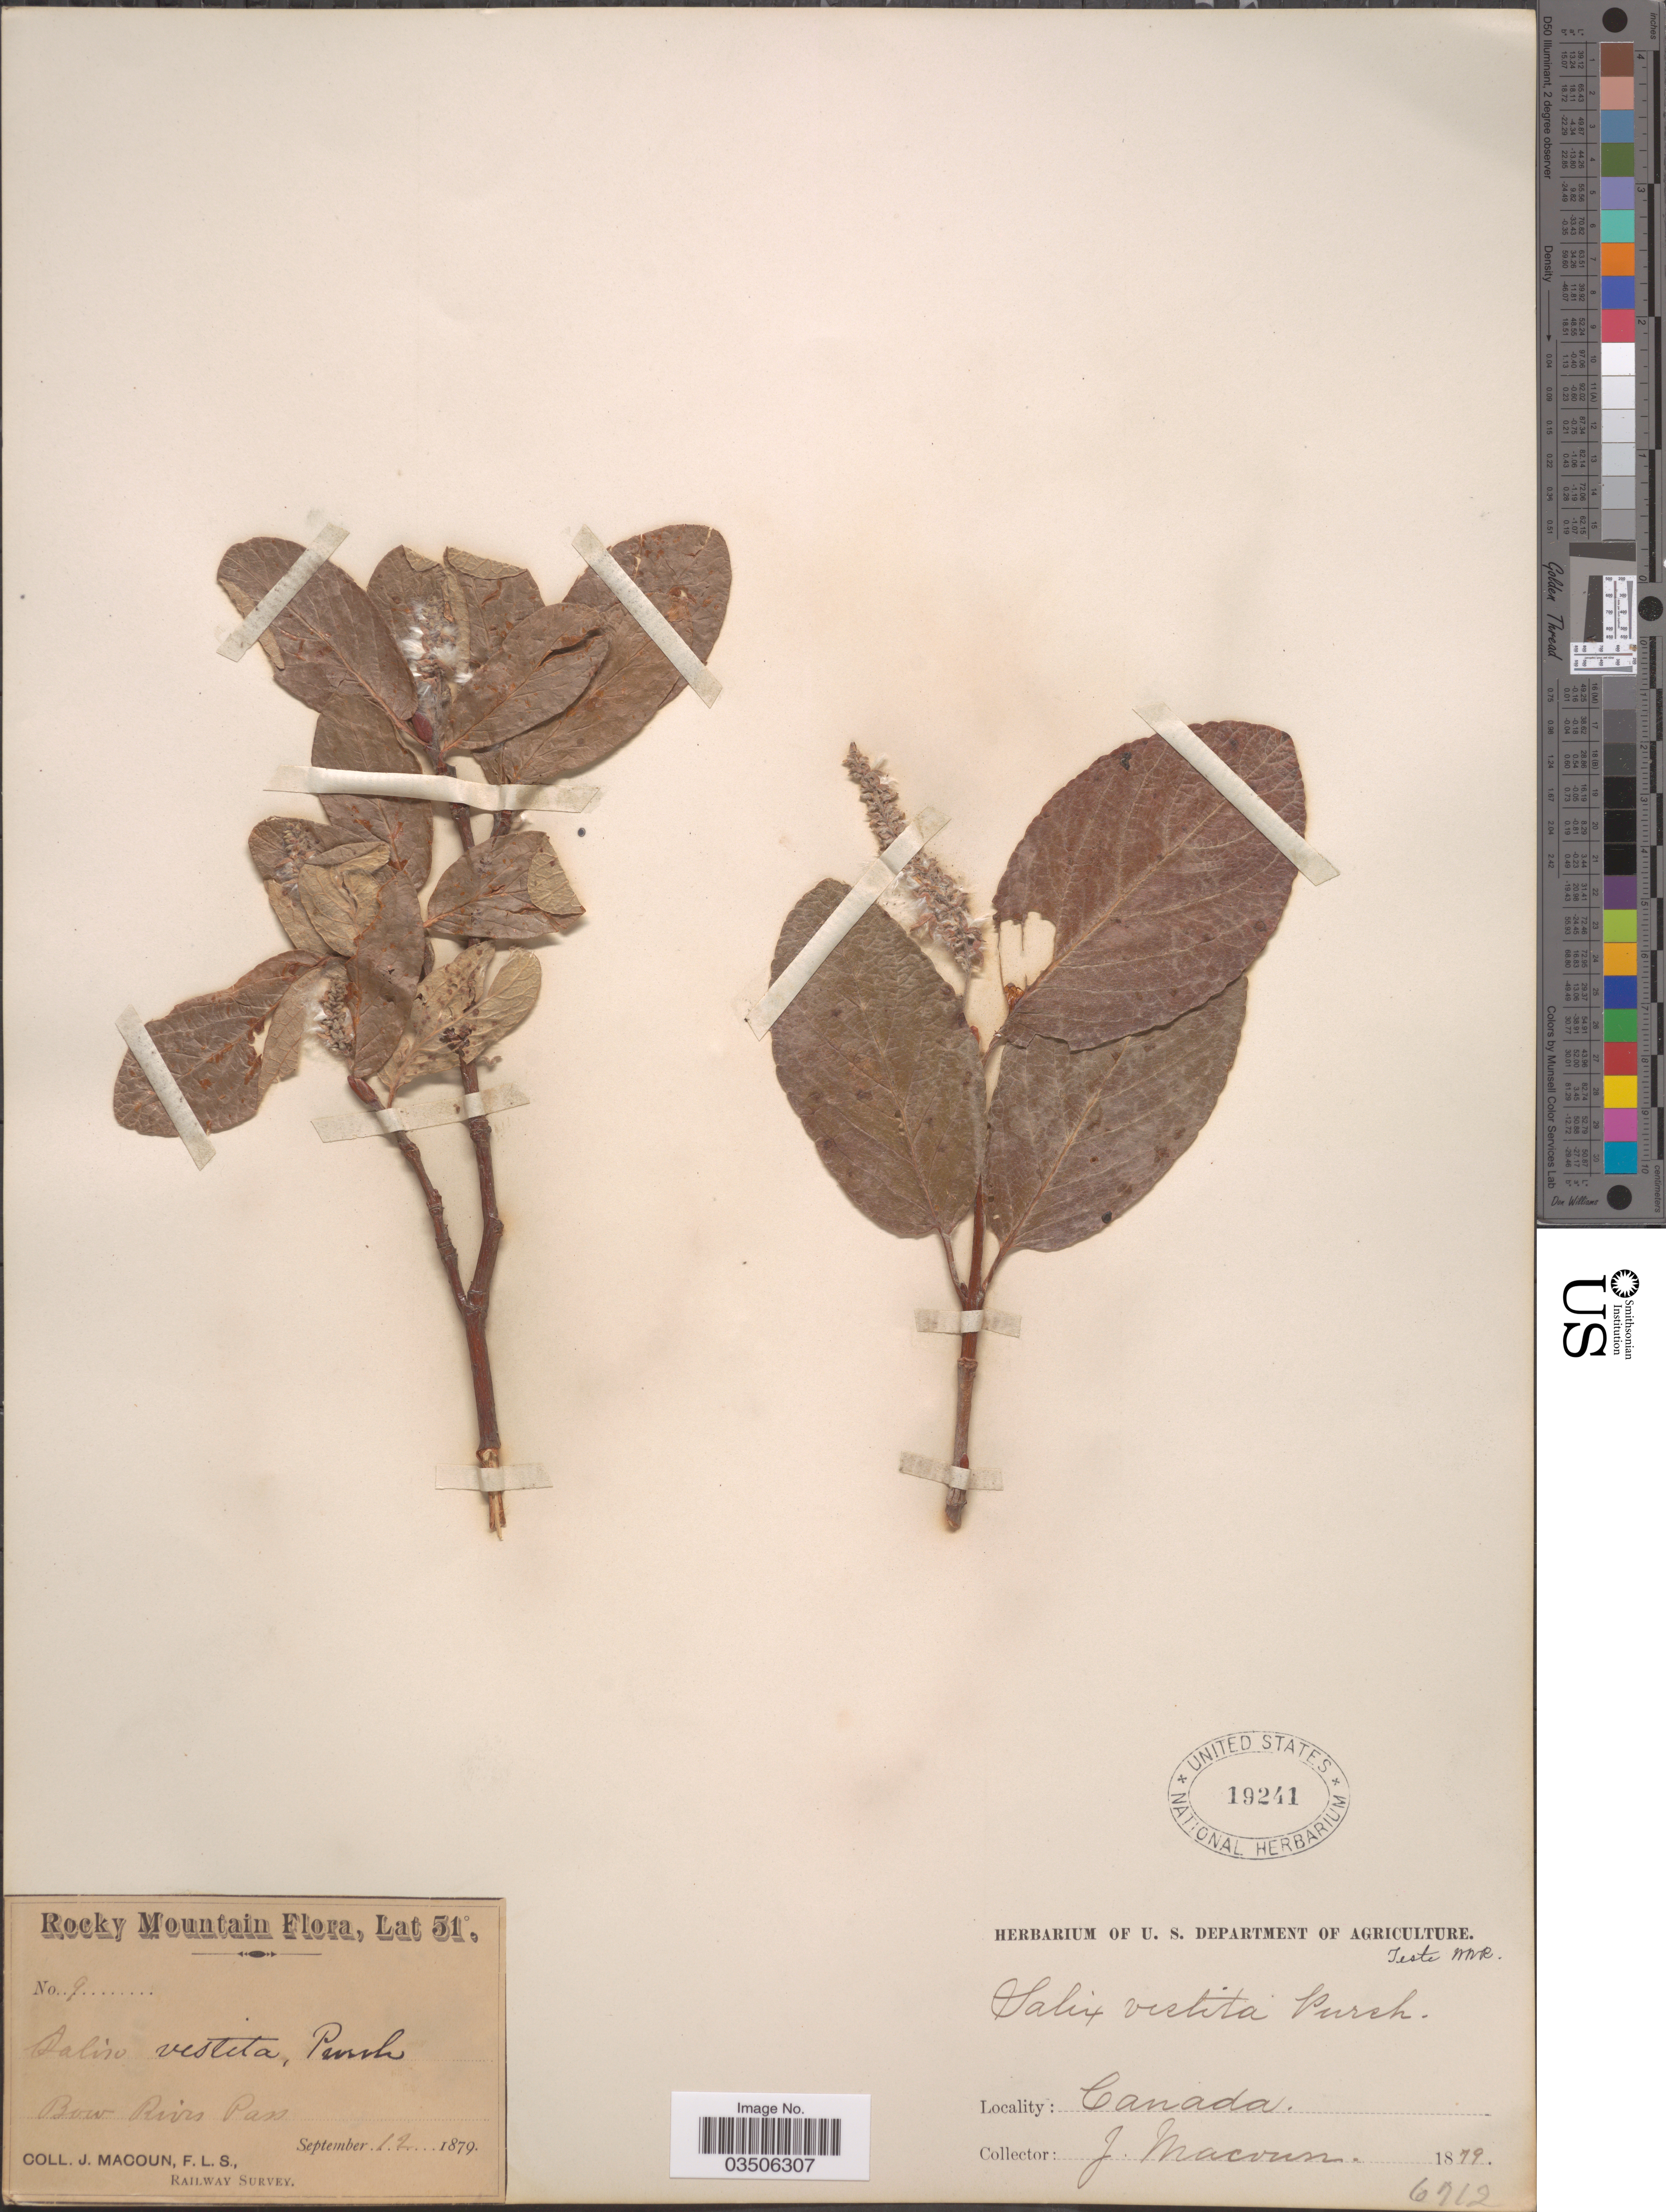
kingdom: Plantae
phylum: Tracheophyta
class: Magnoliopsida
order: Malpighiales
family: Salicaceae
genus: Salix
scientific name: Salix vestita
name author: Pursh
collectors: J. Macoun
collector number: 9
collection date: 1879-09-12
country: Canada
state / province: Alberta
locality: Rocky Mountain. Bow River Pass.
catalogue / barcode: US 19241